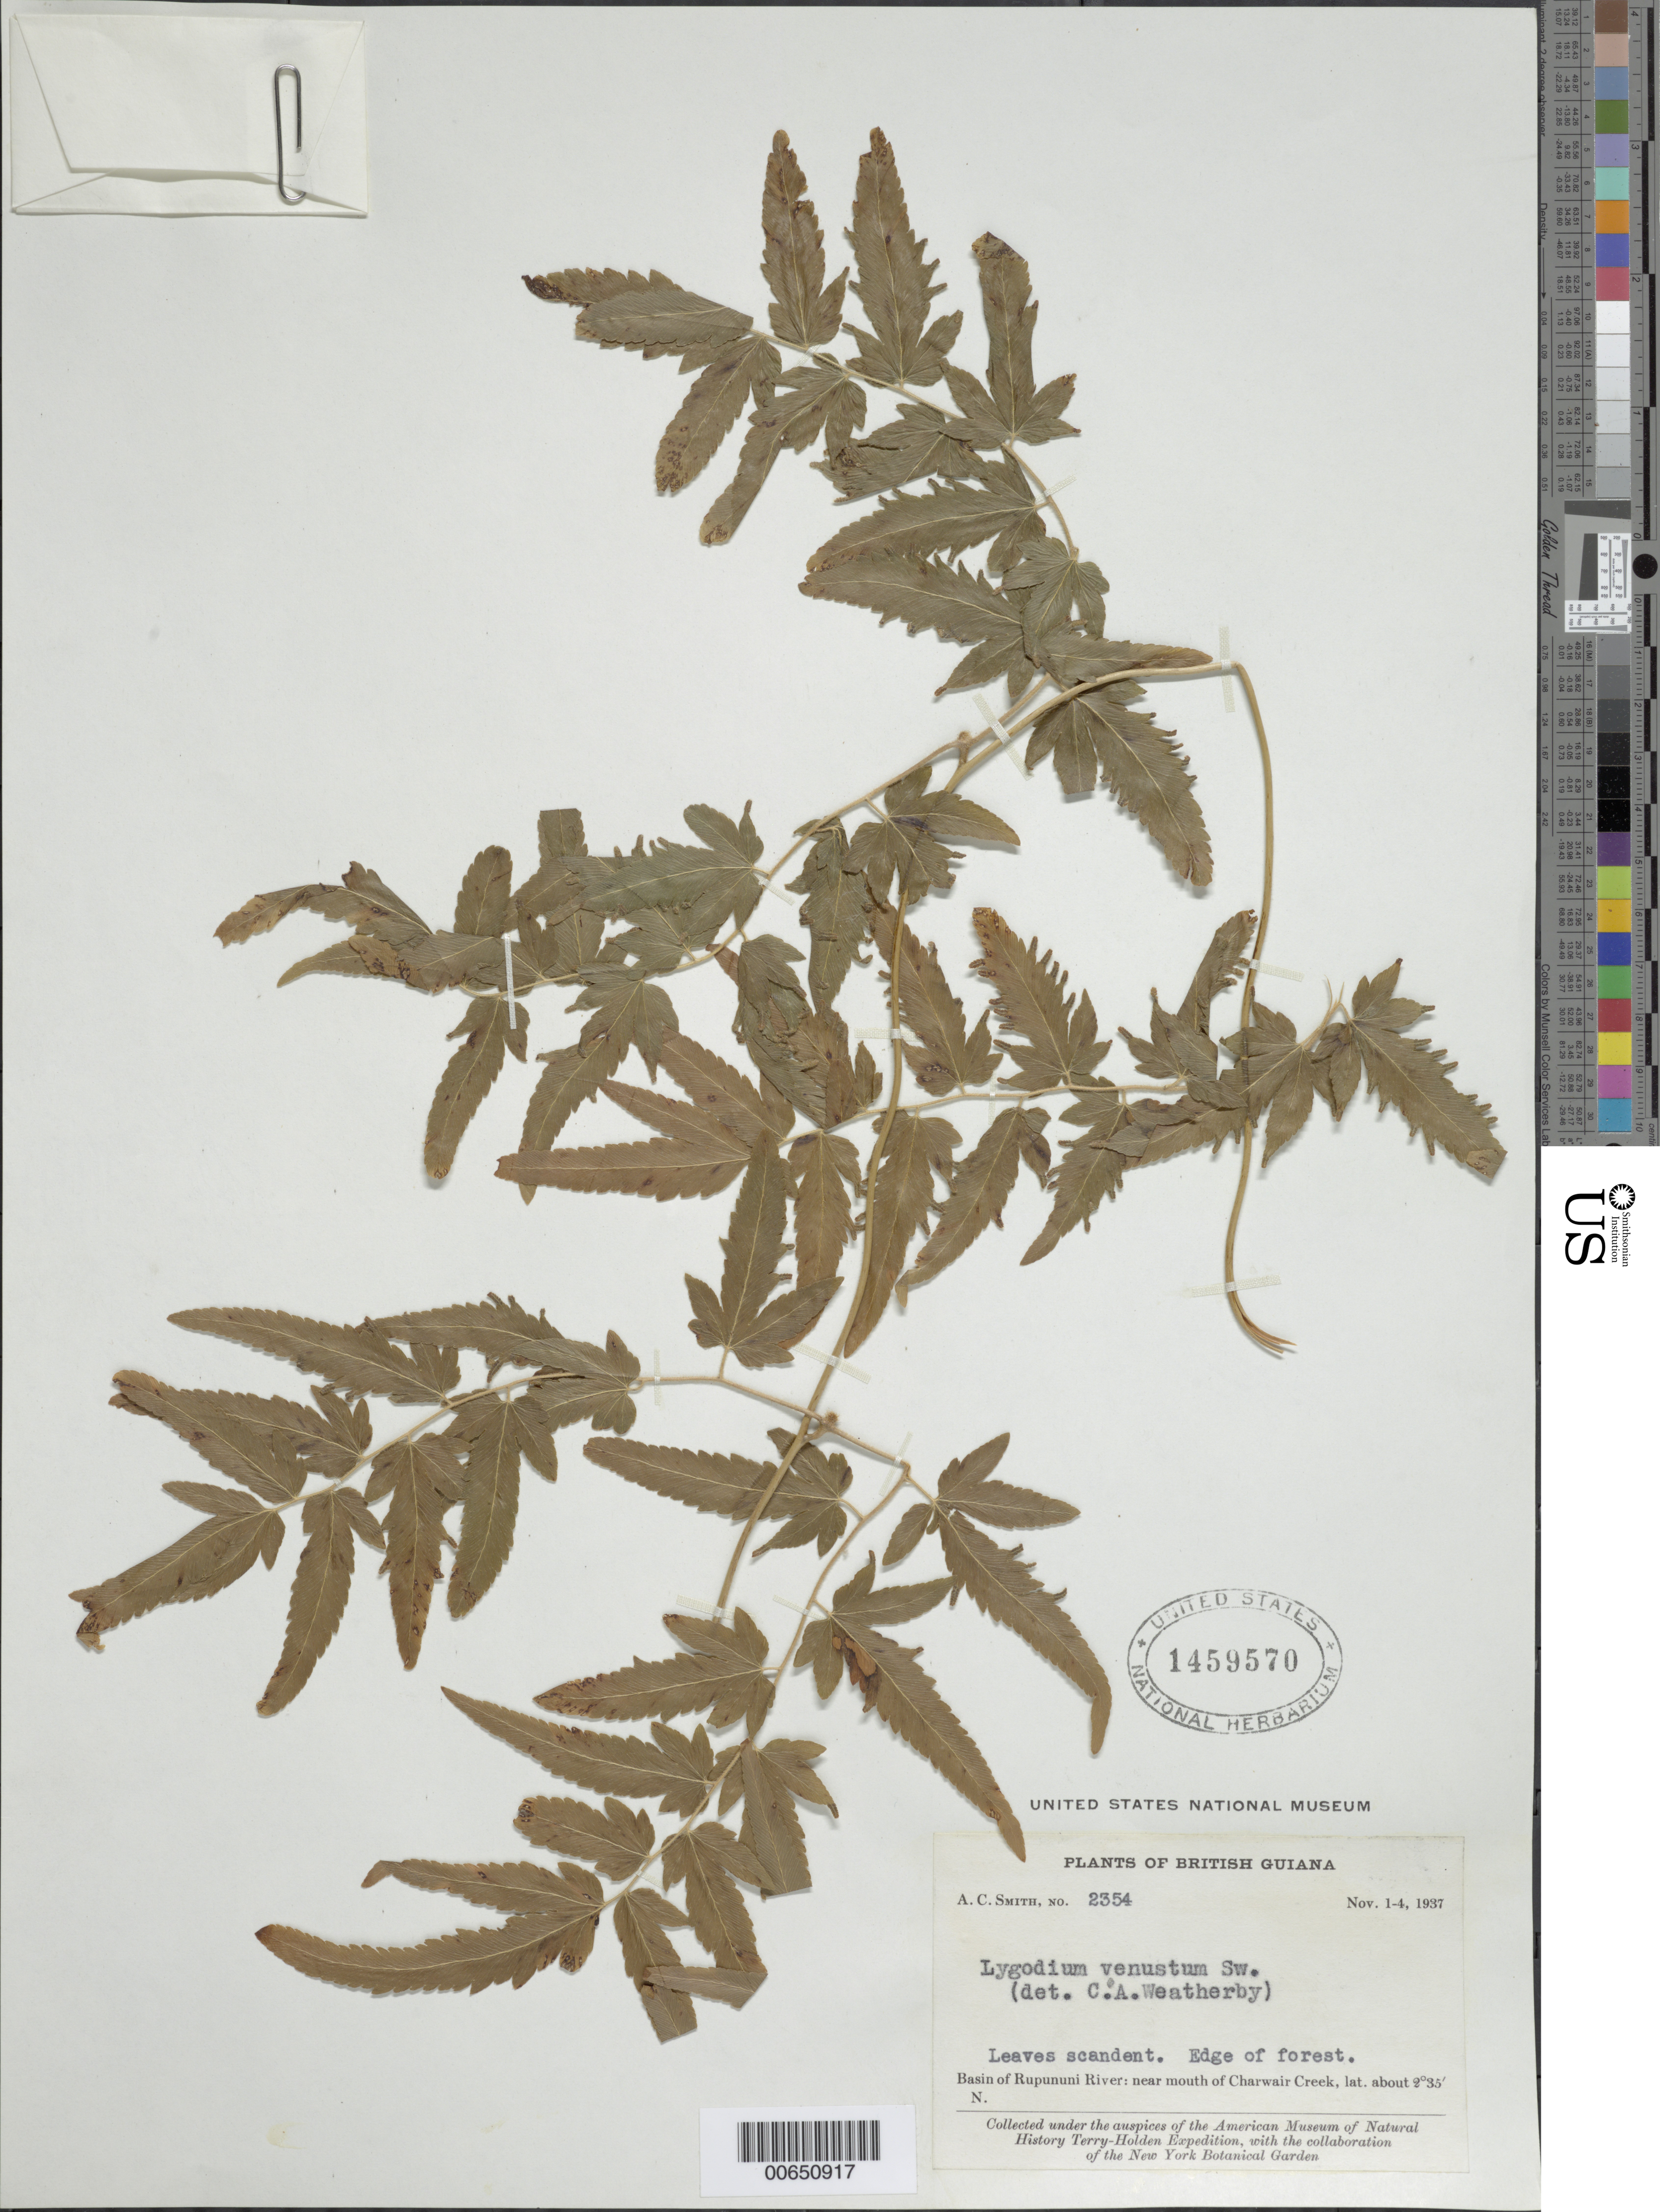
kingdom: Plantae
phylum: Tracheophyta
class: Polypodiopsida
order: Schizaeales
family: Lygodiaceae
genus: Lygodium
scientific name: Lygodium venustum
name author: Sw.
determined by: Weatherby, C. A.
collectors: A. C. Smith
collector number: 2354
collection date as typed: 1-Nov-37 to 4-Nov-37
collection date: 1937-11-01/1937-11-04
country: Guyana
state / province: U. Takutu-U. Essequibo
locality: Charwair Creek, near mouth, Rupununi R. basin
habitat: Edge of forest.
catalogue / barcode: US 1459570